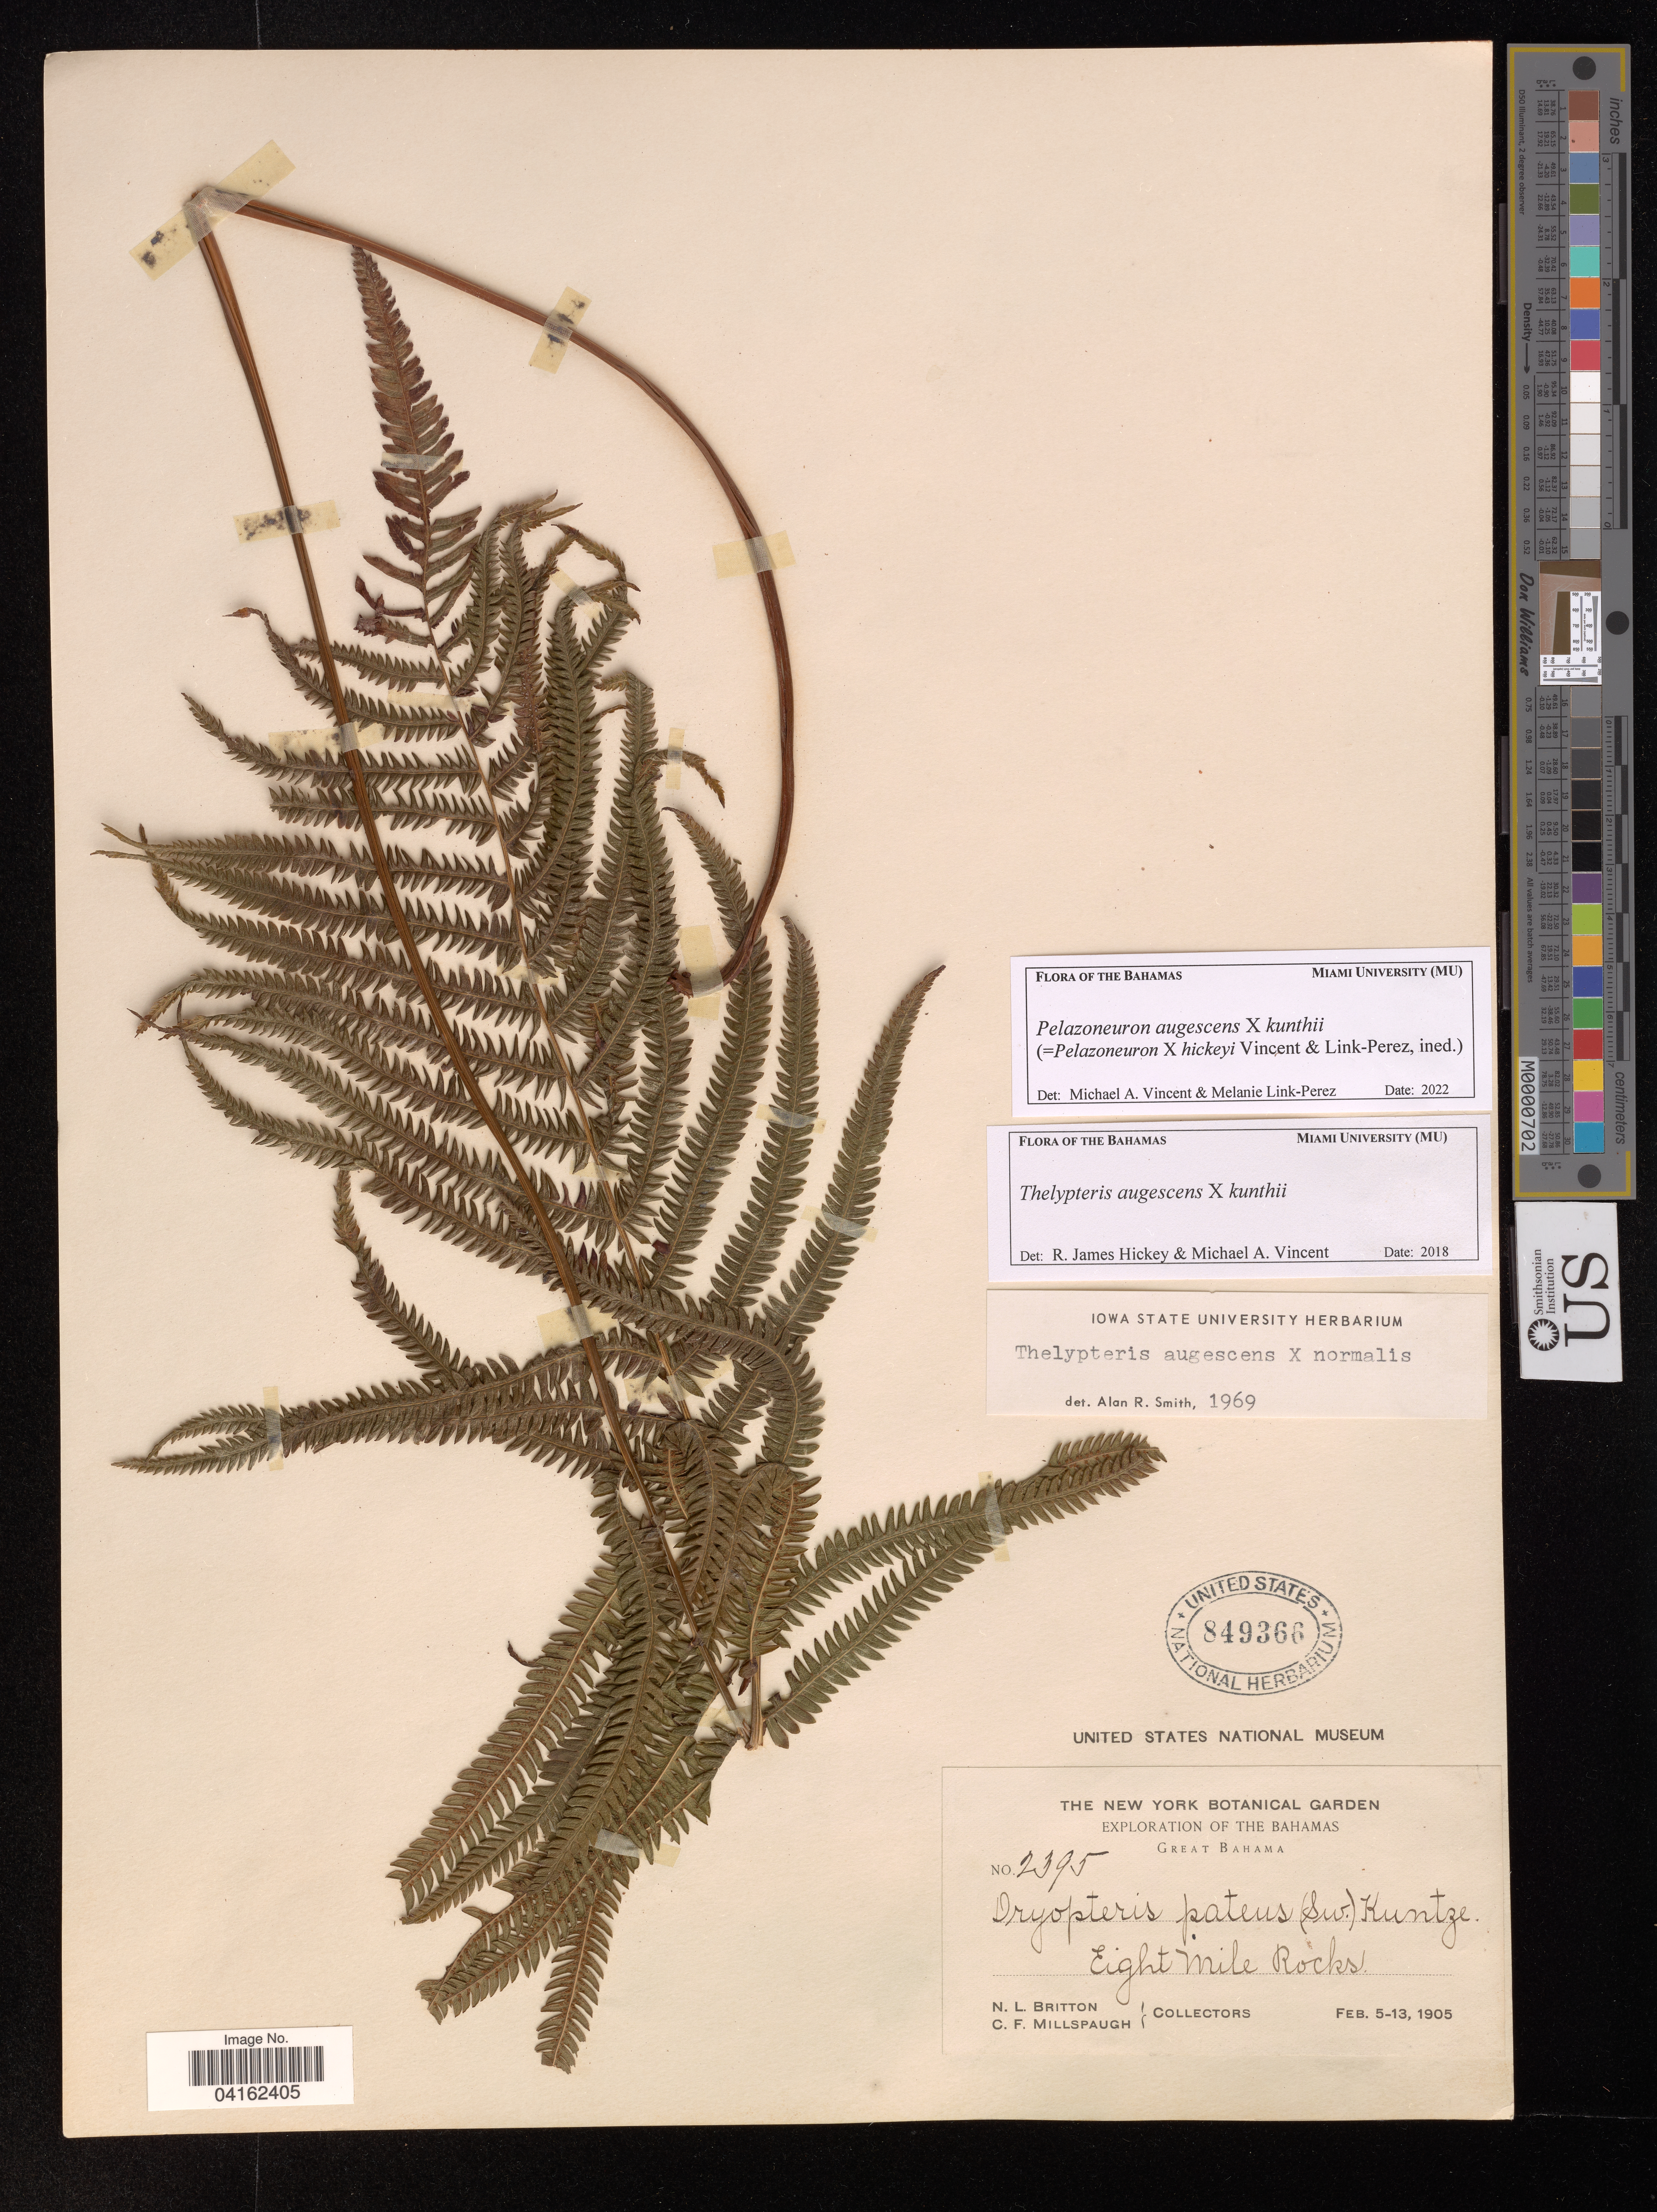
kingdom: Plantae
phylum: Tracheophyta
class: Polypodiopsida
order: Polypodiales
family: Thelypteridaceae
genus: Pelazoneuron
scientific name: Pelazoneuron x hickeyi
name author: Vicent & Link-Perez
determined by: Vicent, Michael A.; Hickey, R. J.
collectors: N. Britton & C. F. Millspaugh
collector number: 2395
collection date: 1905-02-05/1905-02-13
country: Bahamas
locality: Great Bahama. Eight Mile Rocks.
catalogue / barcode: US 849366